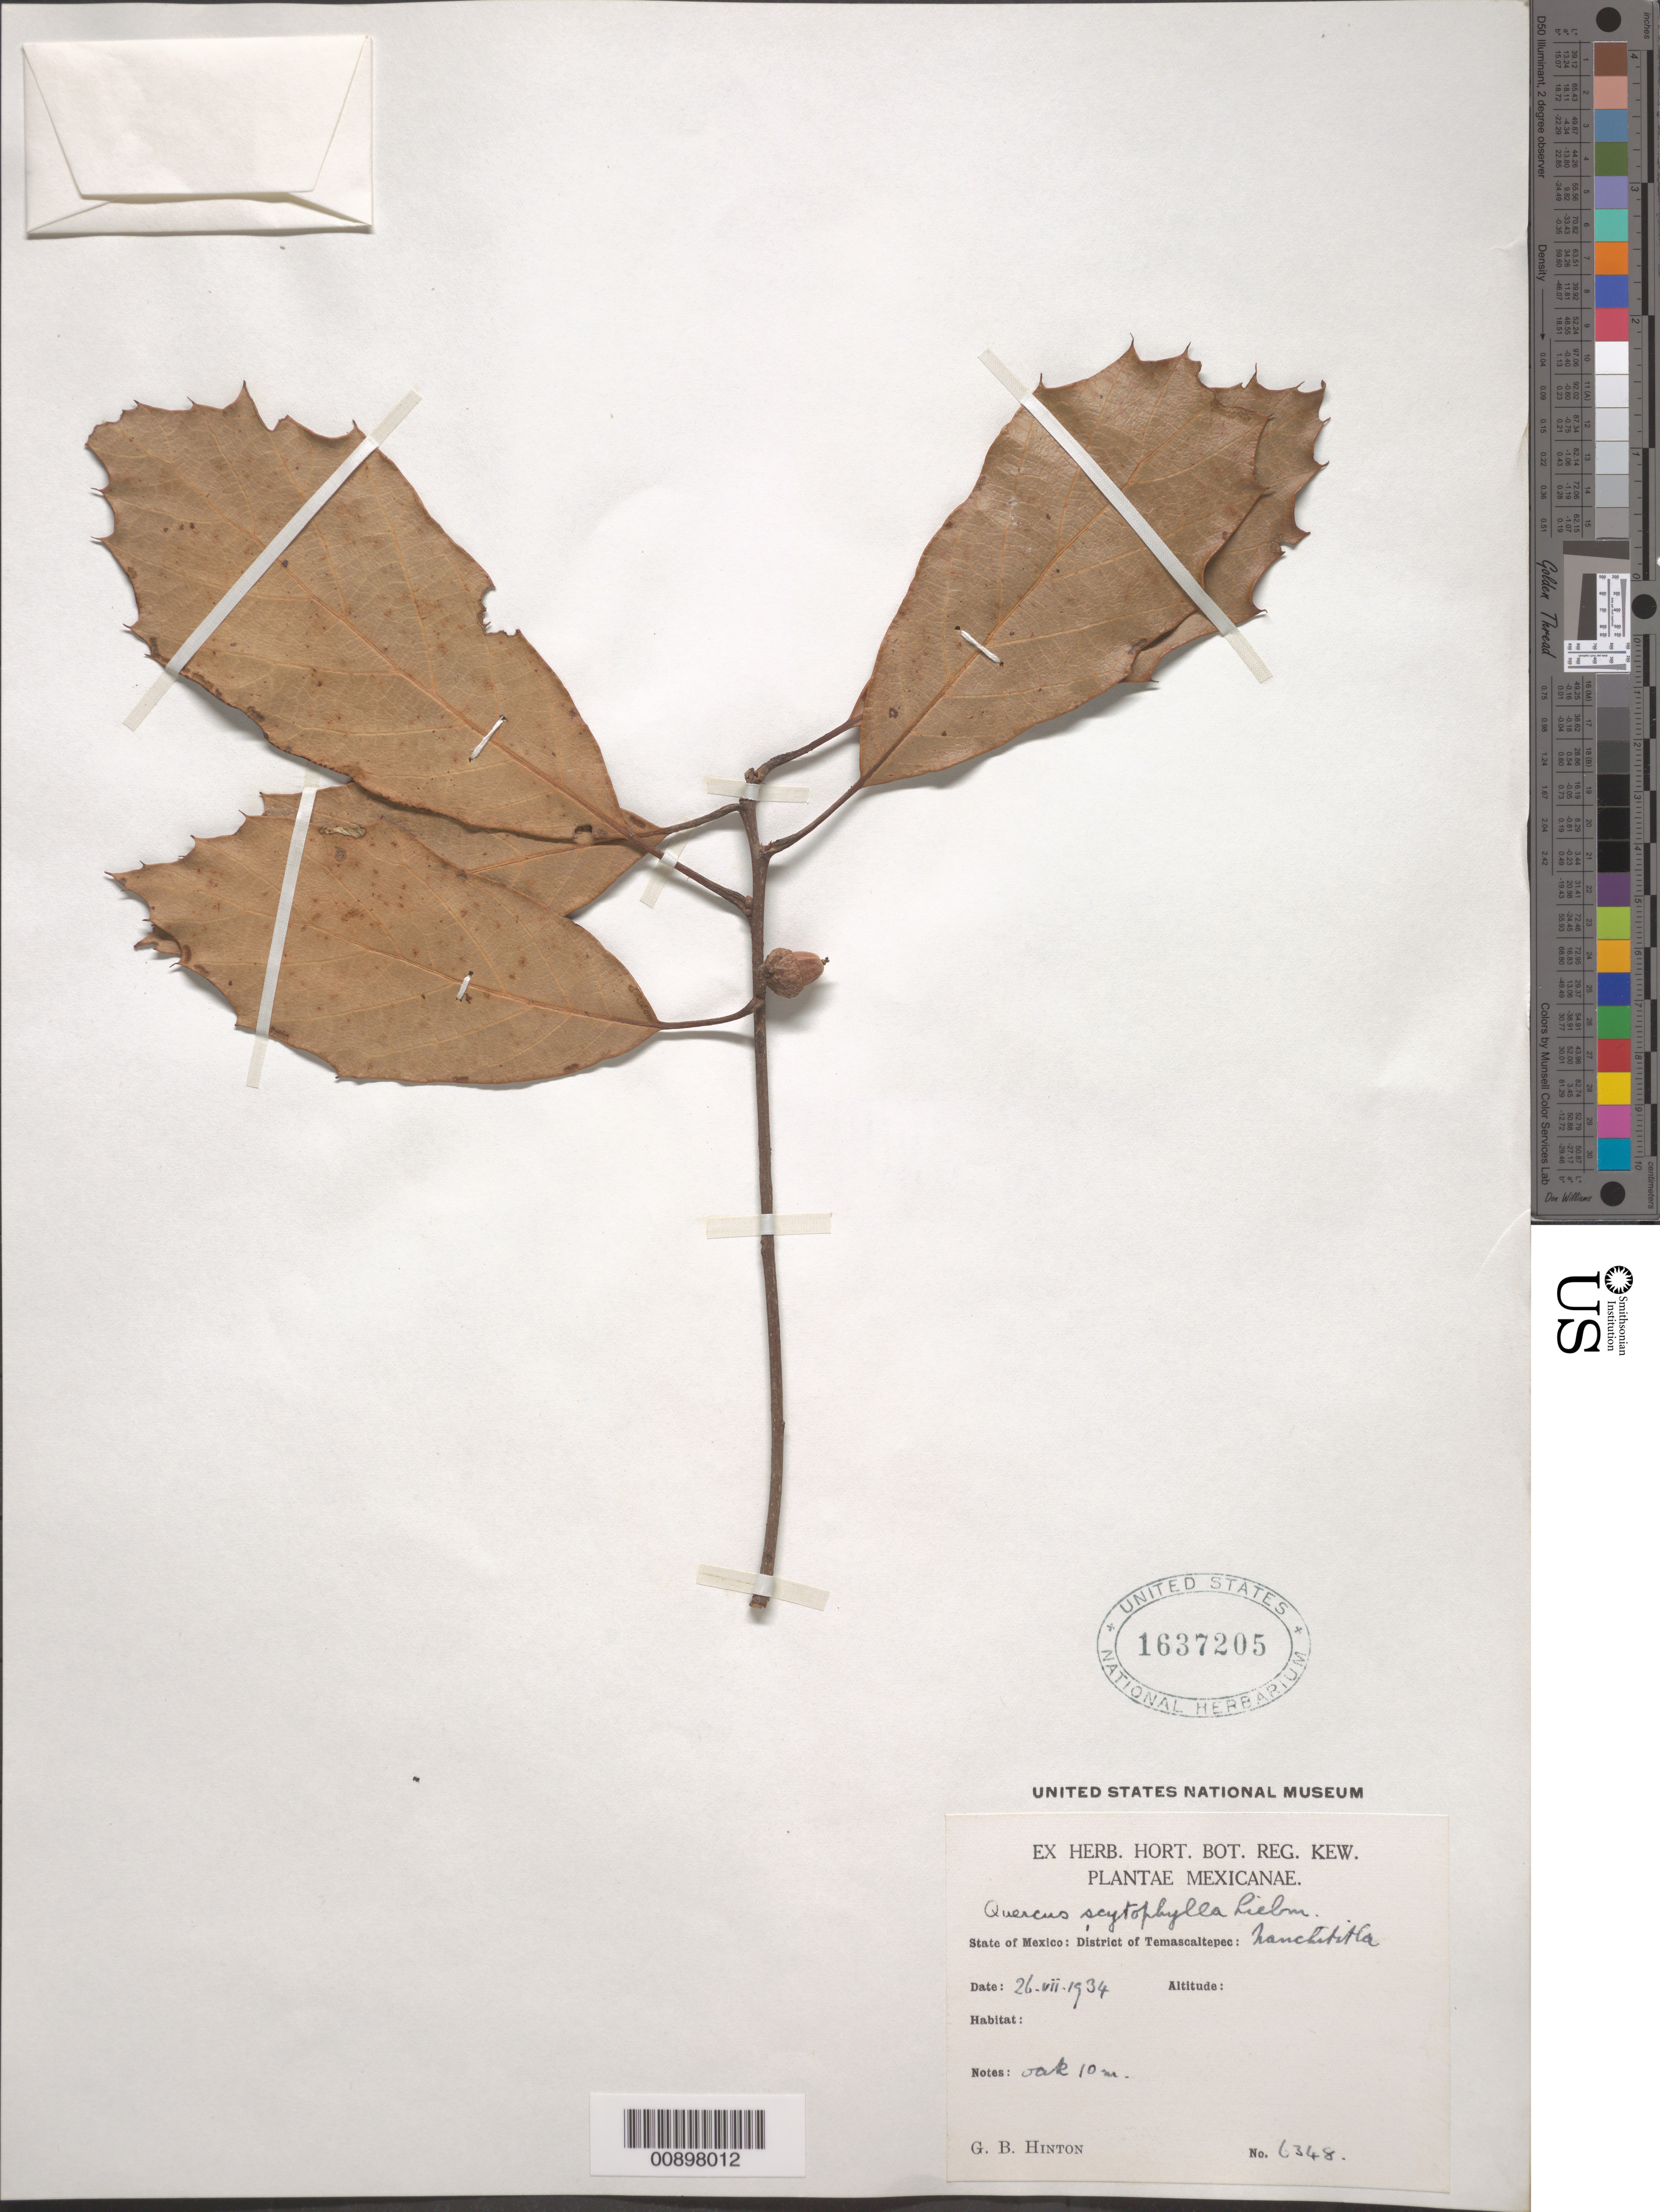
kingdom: Plantae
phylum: Tracheophyta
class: Magnoliopsida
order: Fagales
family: Fagaceae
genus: Quercus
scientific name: Quercus scytophylla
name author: Liebm.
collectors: G. B. Hinton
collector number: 6348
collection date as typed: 26 Jul 1934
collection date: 1934-07-26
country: Mexico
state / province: México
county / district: Temascaltepec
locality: State of México, District of Temascaltepec: Nanchititla.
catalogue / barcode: US 1637205